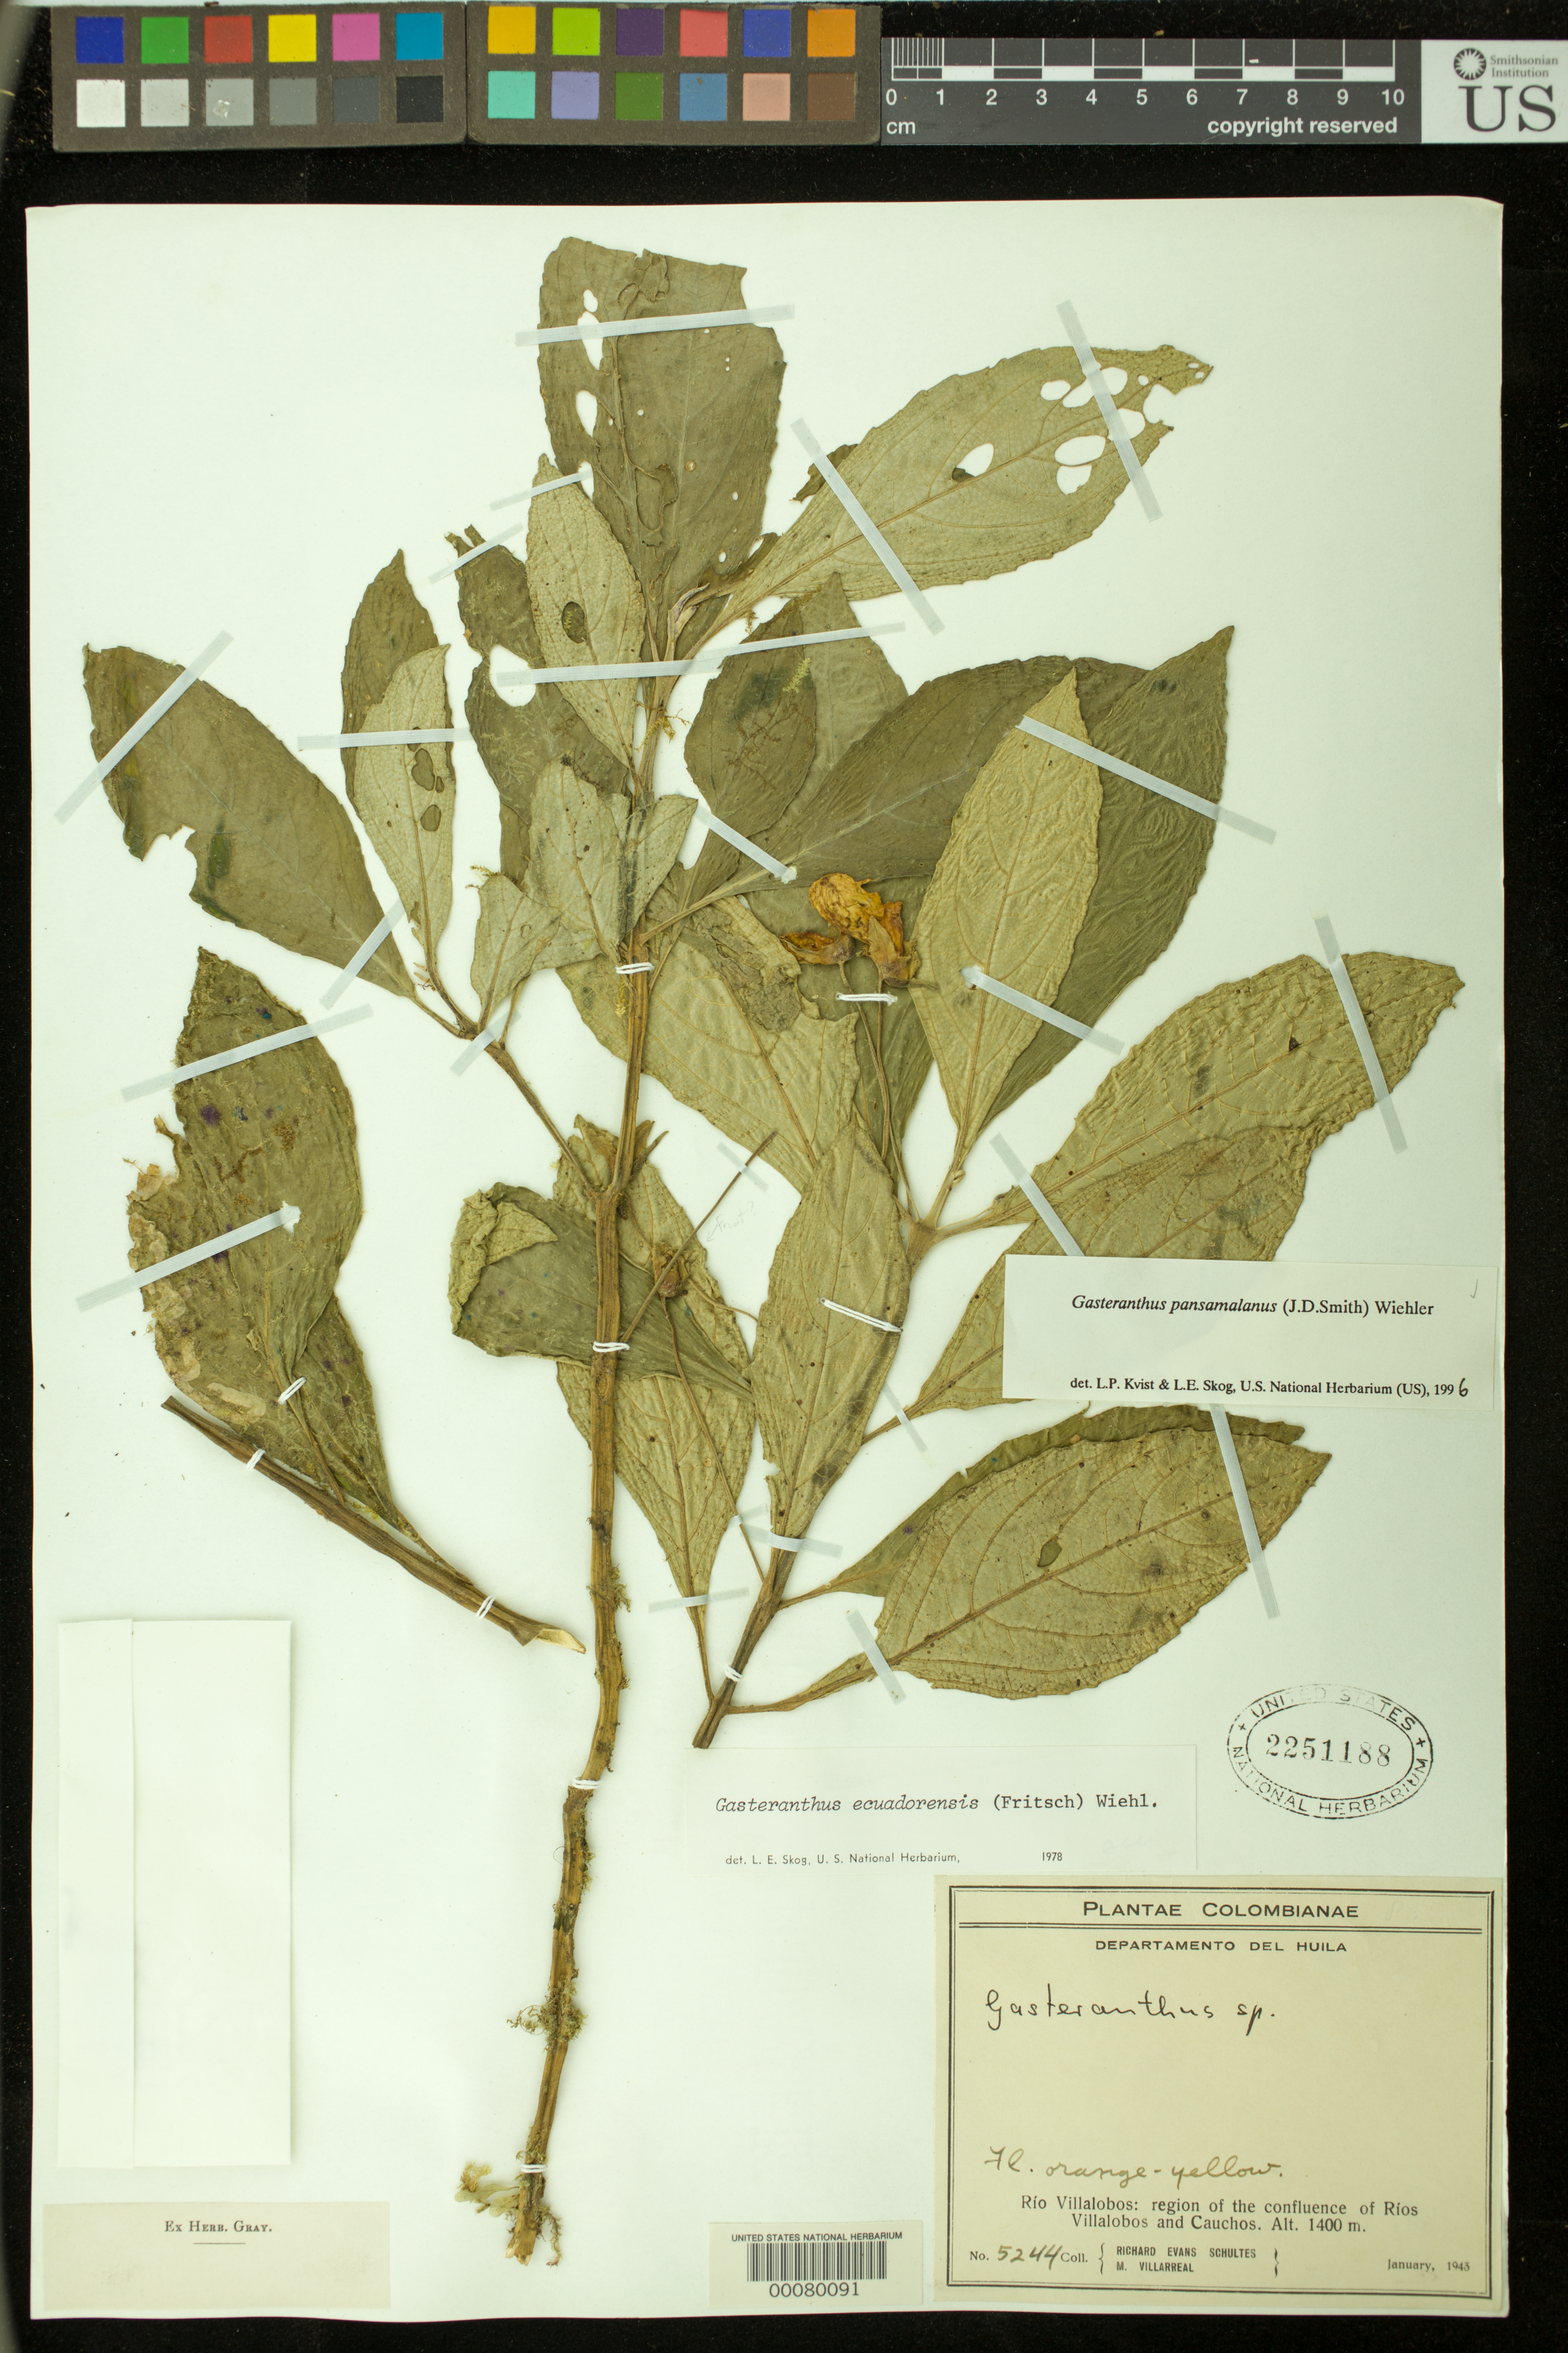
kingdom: Plantae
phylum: Tracheophyta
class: Magnoliopsida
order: Lamiales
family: Gesneriaceae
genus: Gasteranthus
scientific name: Gasteranthus pansamalanus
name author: (Donn. Sm.) Wiehler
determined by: Skog, Laurence E.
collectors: R. E. Schultes & M. Villarreal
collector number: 5244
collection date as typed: Jan 1943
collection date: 1943-01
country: Colombia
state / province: Huila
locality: Río Villalobos: region of the confluence of Ríos Villalobos and Cauchos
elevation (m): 1400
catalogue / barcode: US 2251188